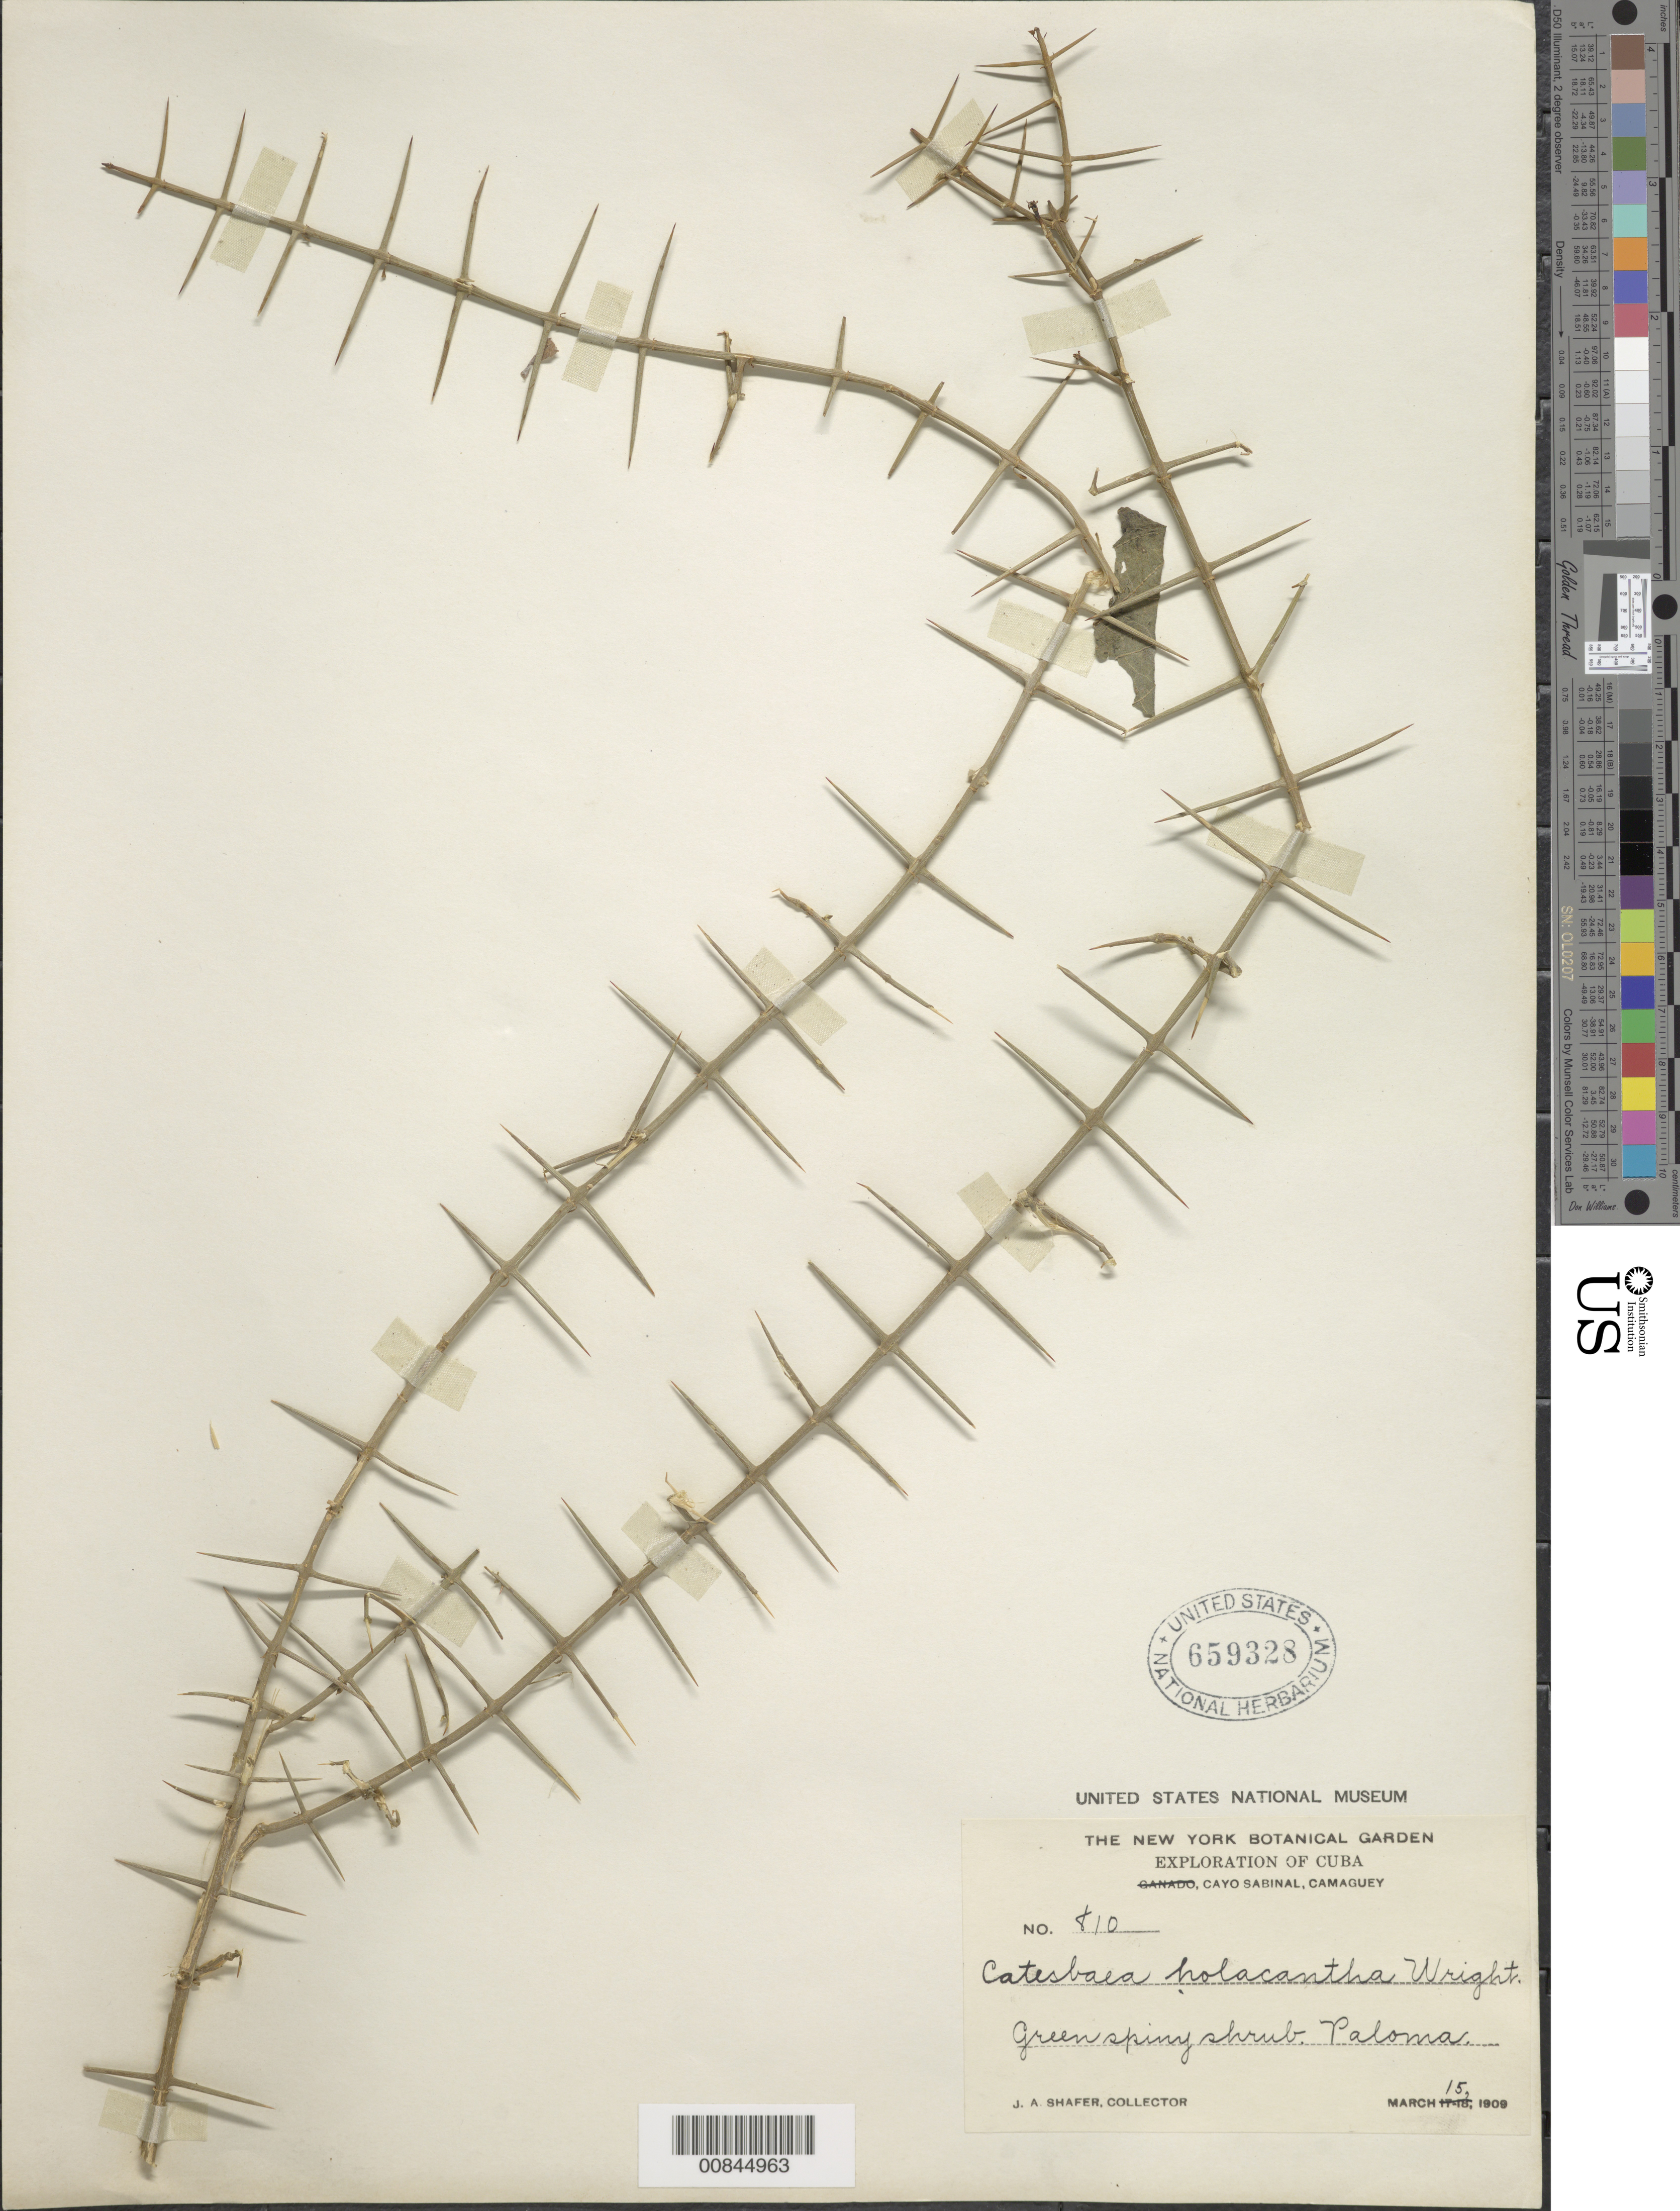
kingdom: Plantae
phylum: Tracheophyta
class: Magnoliopsida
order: Gentianales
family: Rubiaceae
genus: Catesbaea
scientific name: Catesbaea holacantha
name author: Griseb.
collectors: J. A. Shafer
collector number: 810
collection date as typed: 15 Mar 1909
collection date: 1909-03-15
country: Cuba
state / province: Camaguey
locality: Cayo Sabinal. Paloma.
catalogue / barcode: US 659428